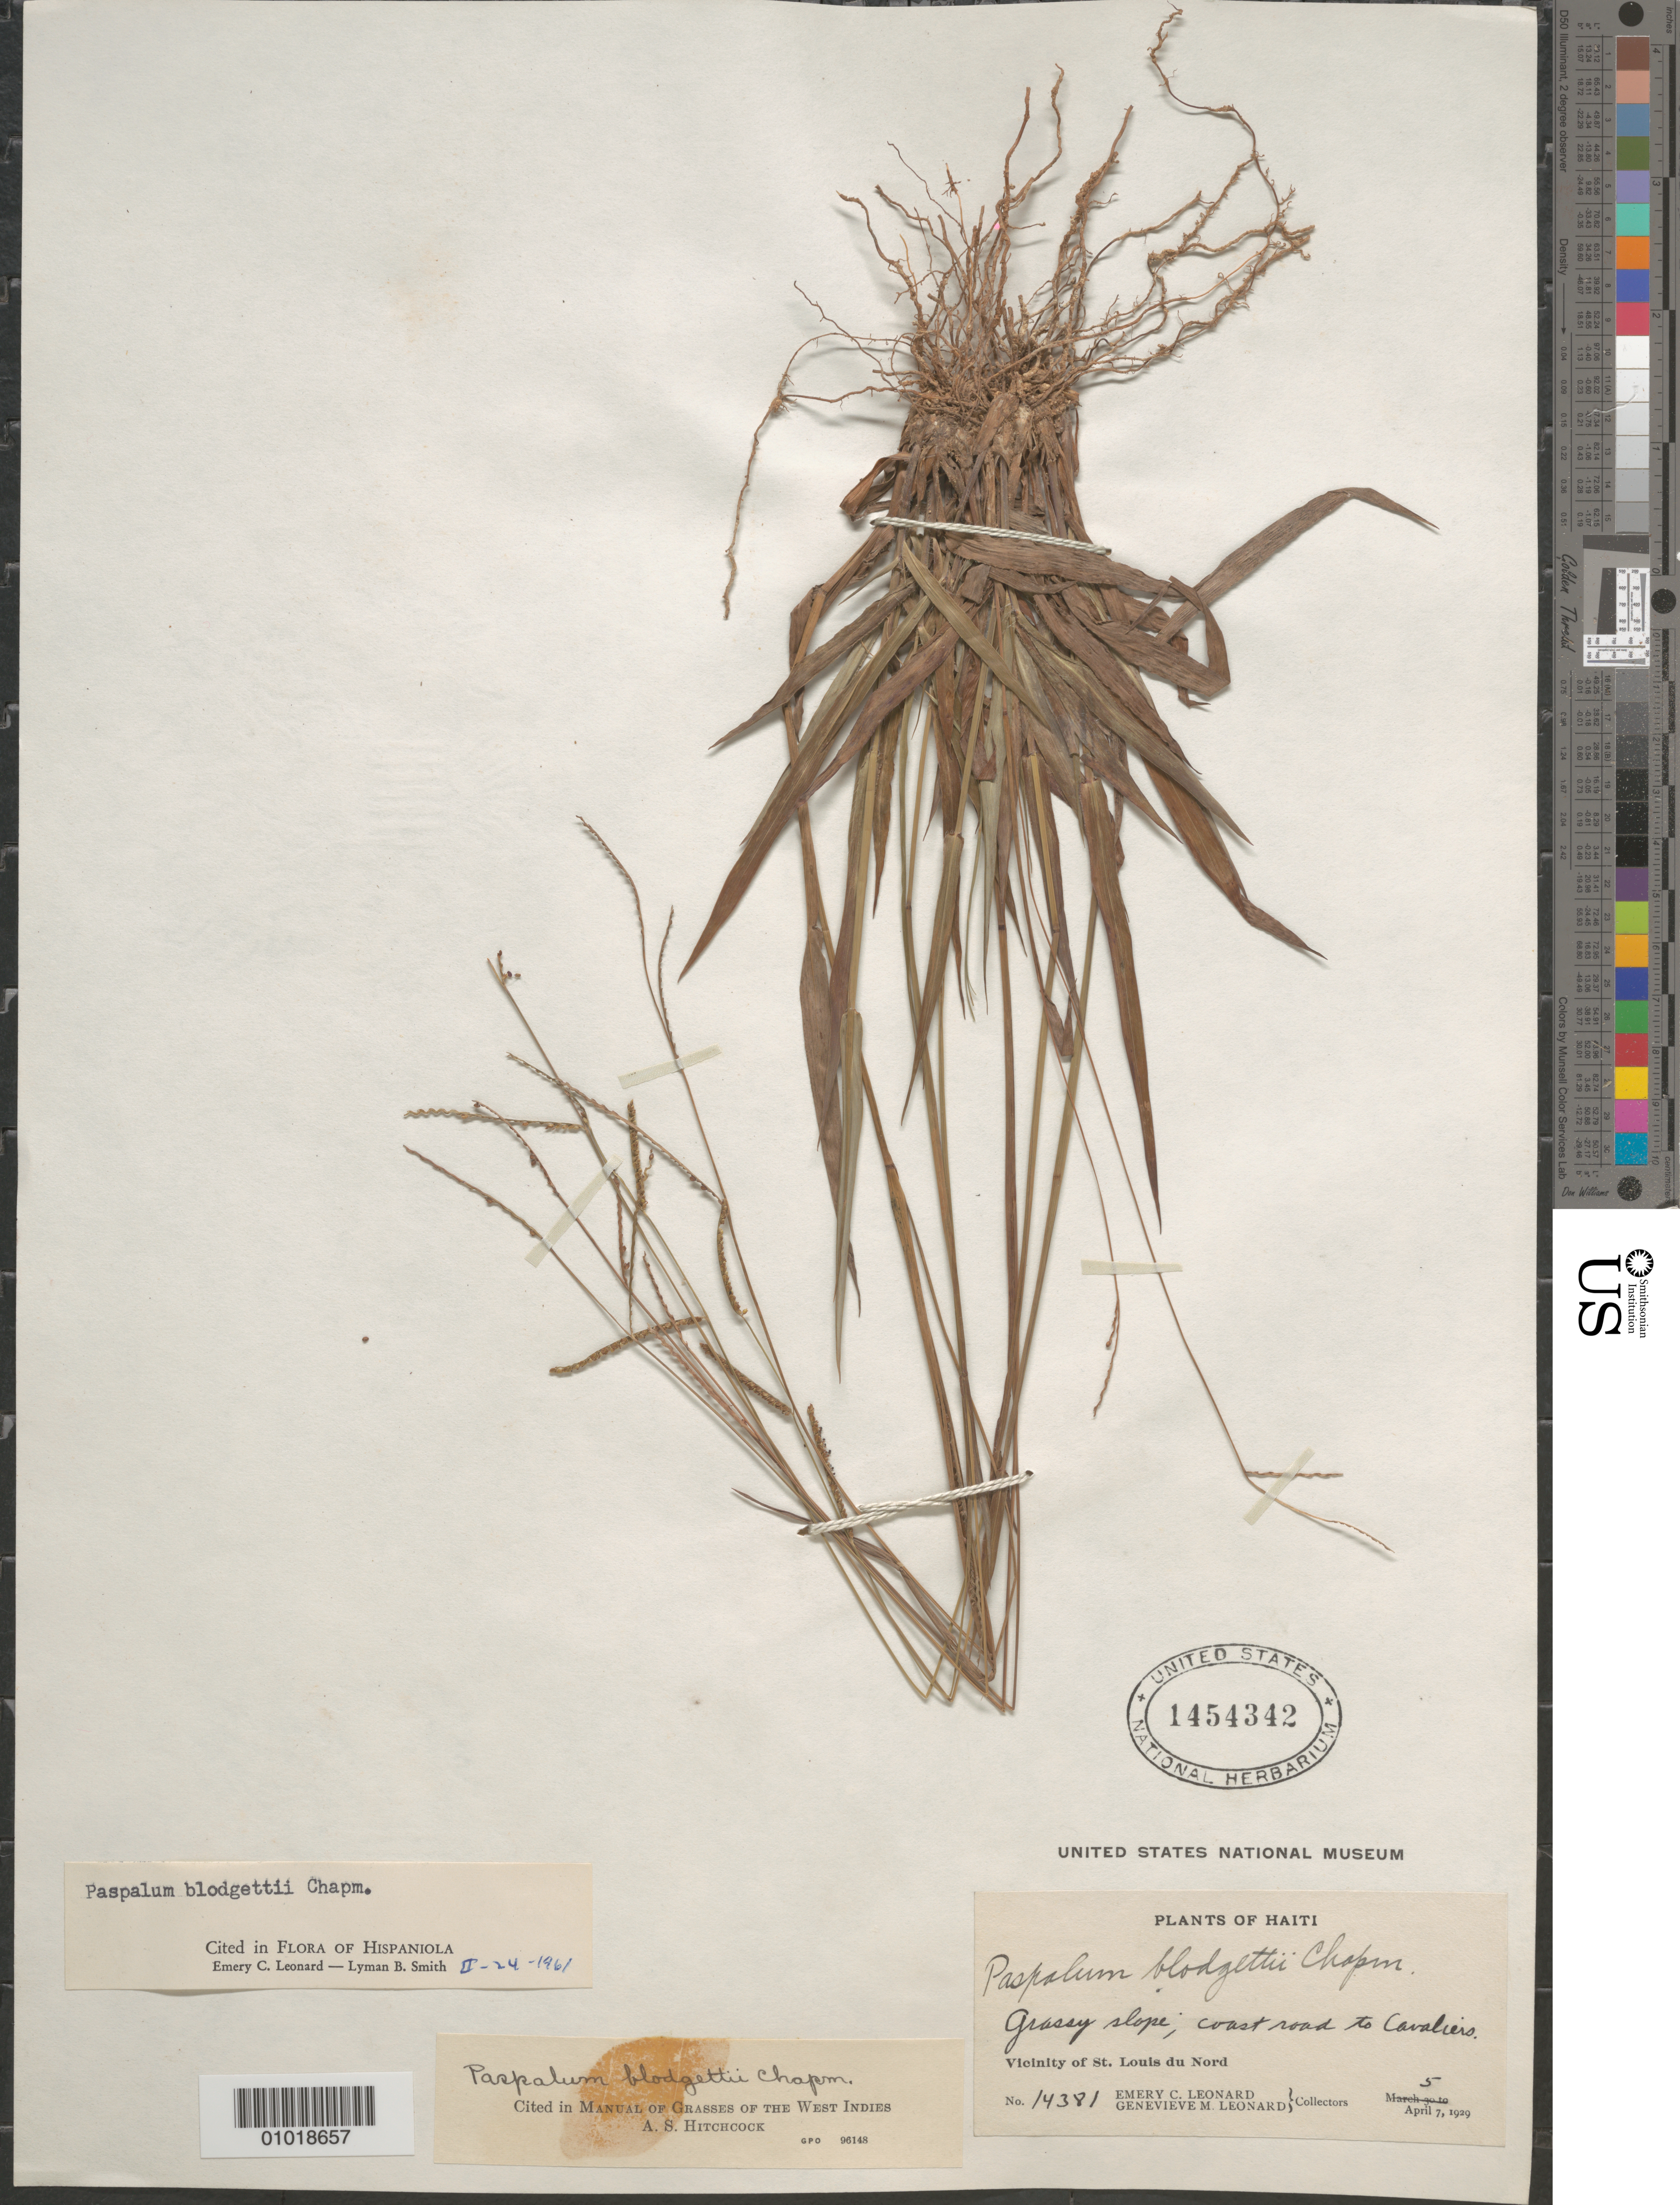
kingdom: Plantae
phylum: Tracheophyta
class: Liliopsida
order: Poales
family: Poaceae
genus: Paspalum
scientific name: Paspalum blodgettii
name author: Chapm.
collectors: E. C. Leonard & G. M. Leonard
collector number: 14381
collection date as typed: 07 Apr 1929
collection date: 1929-04-07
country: British Virgin Islands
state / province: Guana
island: Guana I.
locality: Vic. of St. Louis du Nord, grassy slope, coast rd to Cavaliers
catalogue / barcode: US 145342